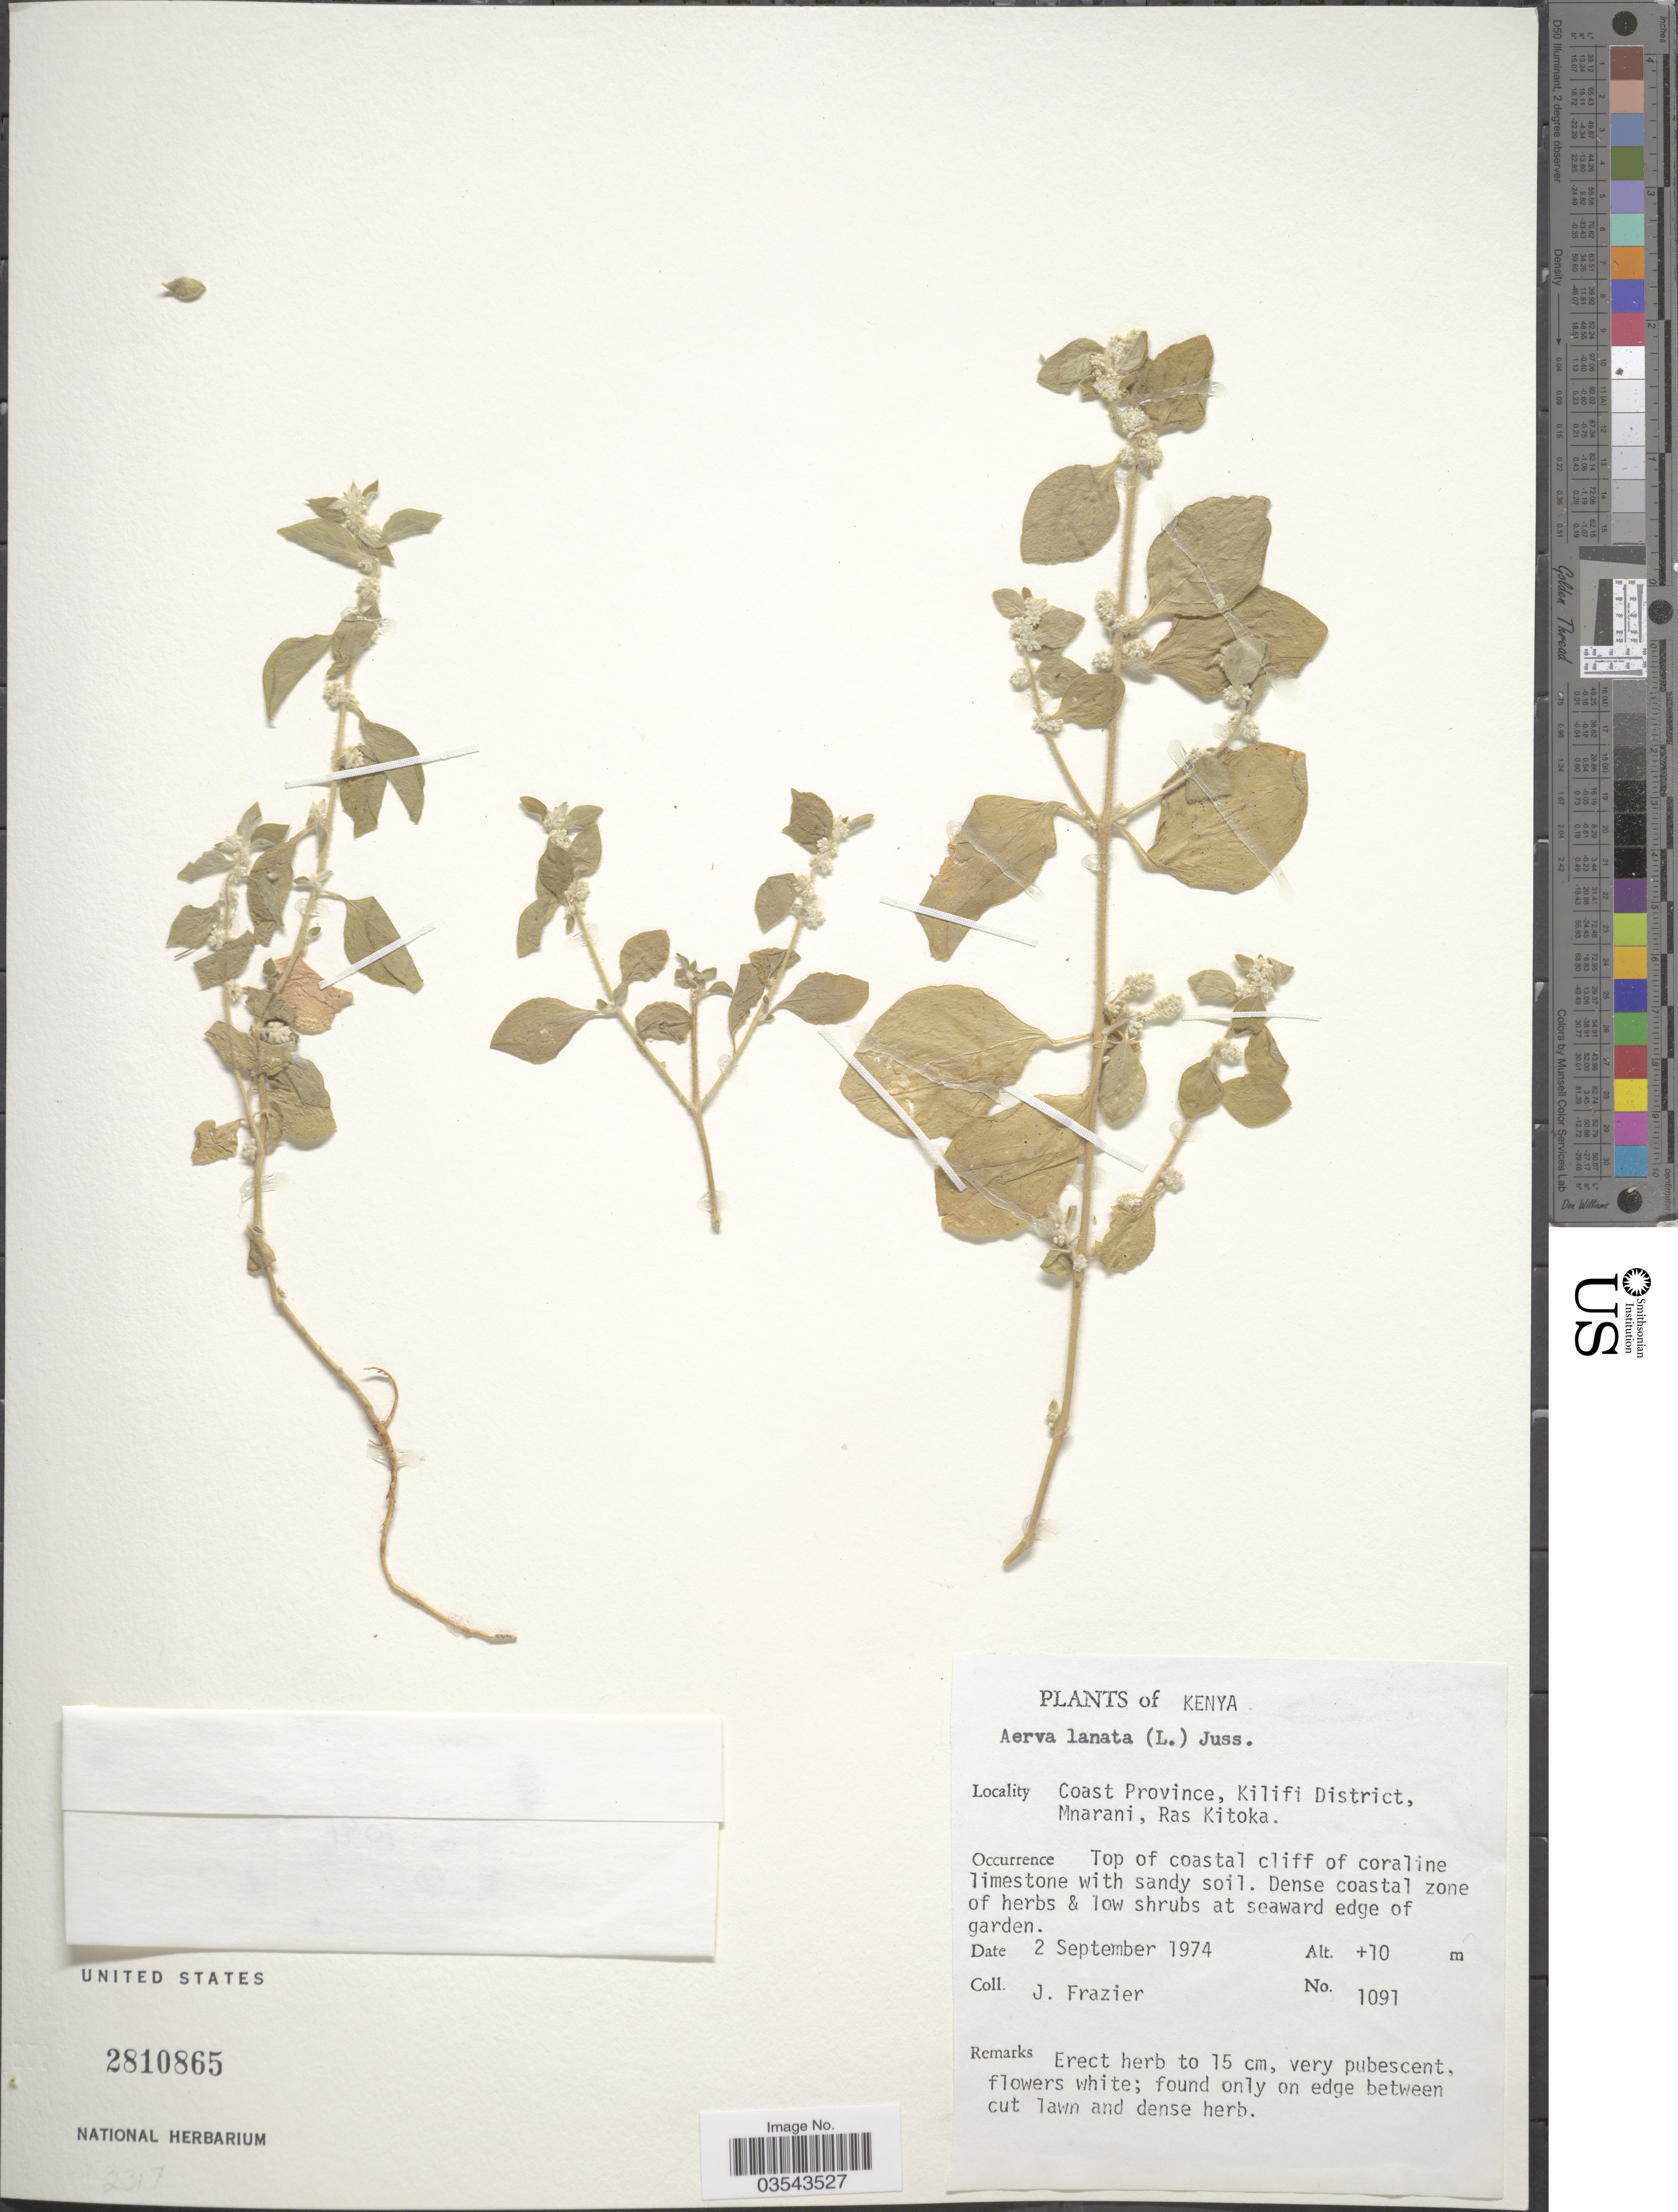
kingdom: Plantae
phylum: Tracheophyta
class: Magnoliopsida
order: Caryophyllales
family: Amaranthaceae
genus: Ouret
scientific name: Ouret lanata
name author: (L.) Kuntze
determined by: U.S. National Herbarium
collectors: J. Frazier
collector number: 1091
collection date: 1974-09-02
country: Kenya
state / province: Kilifi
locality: Coast Province, Kilifi District, Mnarani, Ras Kitoka.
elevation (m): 10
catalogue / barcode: US 2810865